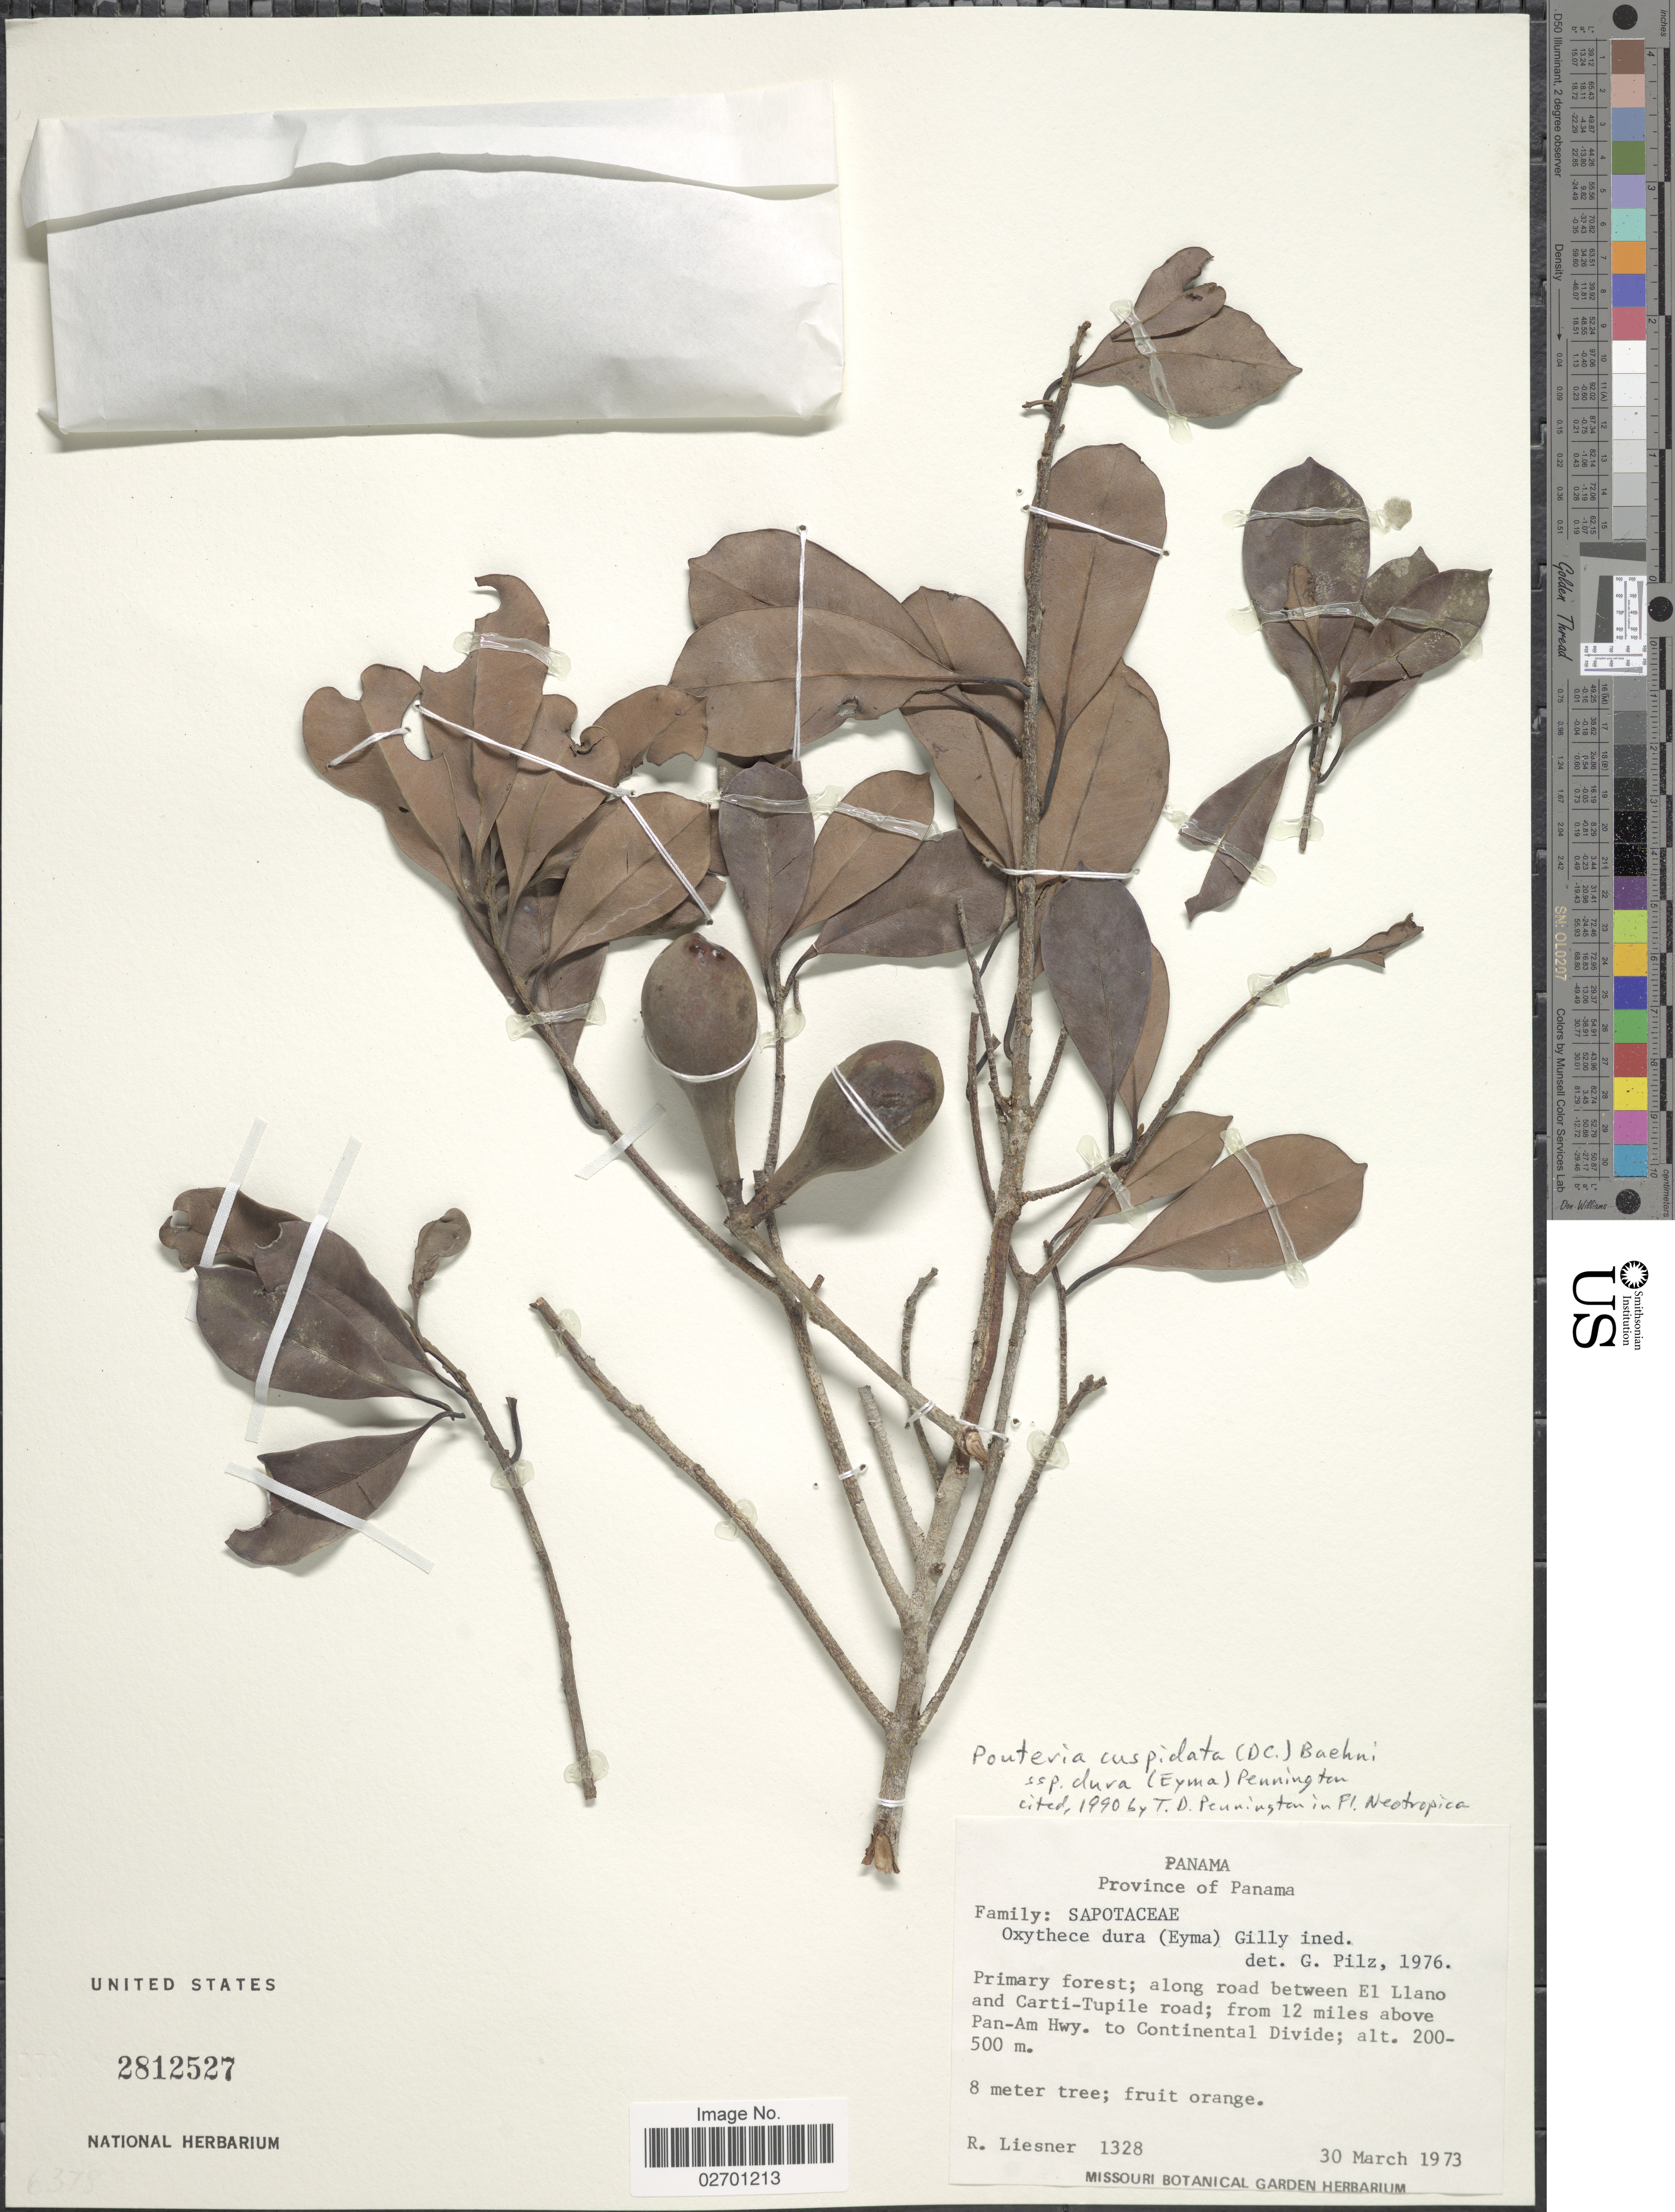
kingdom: Plantae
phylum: Tracheophyta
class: Magnoliopsida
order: Ericales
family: Sapotaceae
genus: Pouteria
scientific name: Pouteria cuspidata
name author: (A. DC.) Baehni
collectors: R. L. Liesner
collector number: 1328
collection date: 1973-03-30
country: Panama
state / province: Panamá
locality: Primary forest; along road between El Llano and Carti-Tupile road; from 12 miles above Pan-Am Hwy. to Continental Divide.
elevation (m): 200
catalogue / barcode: US 2812527